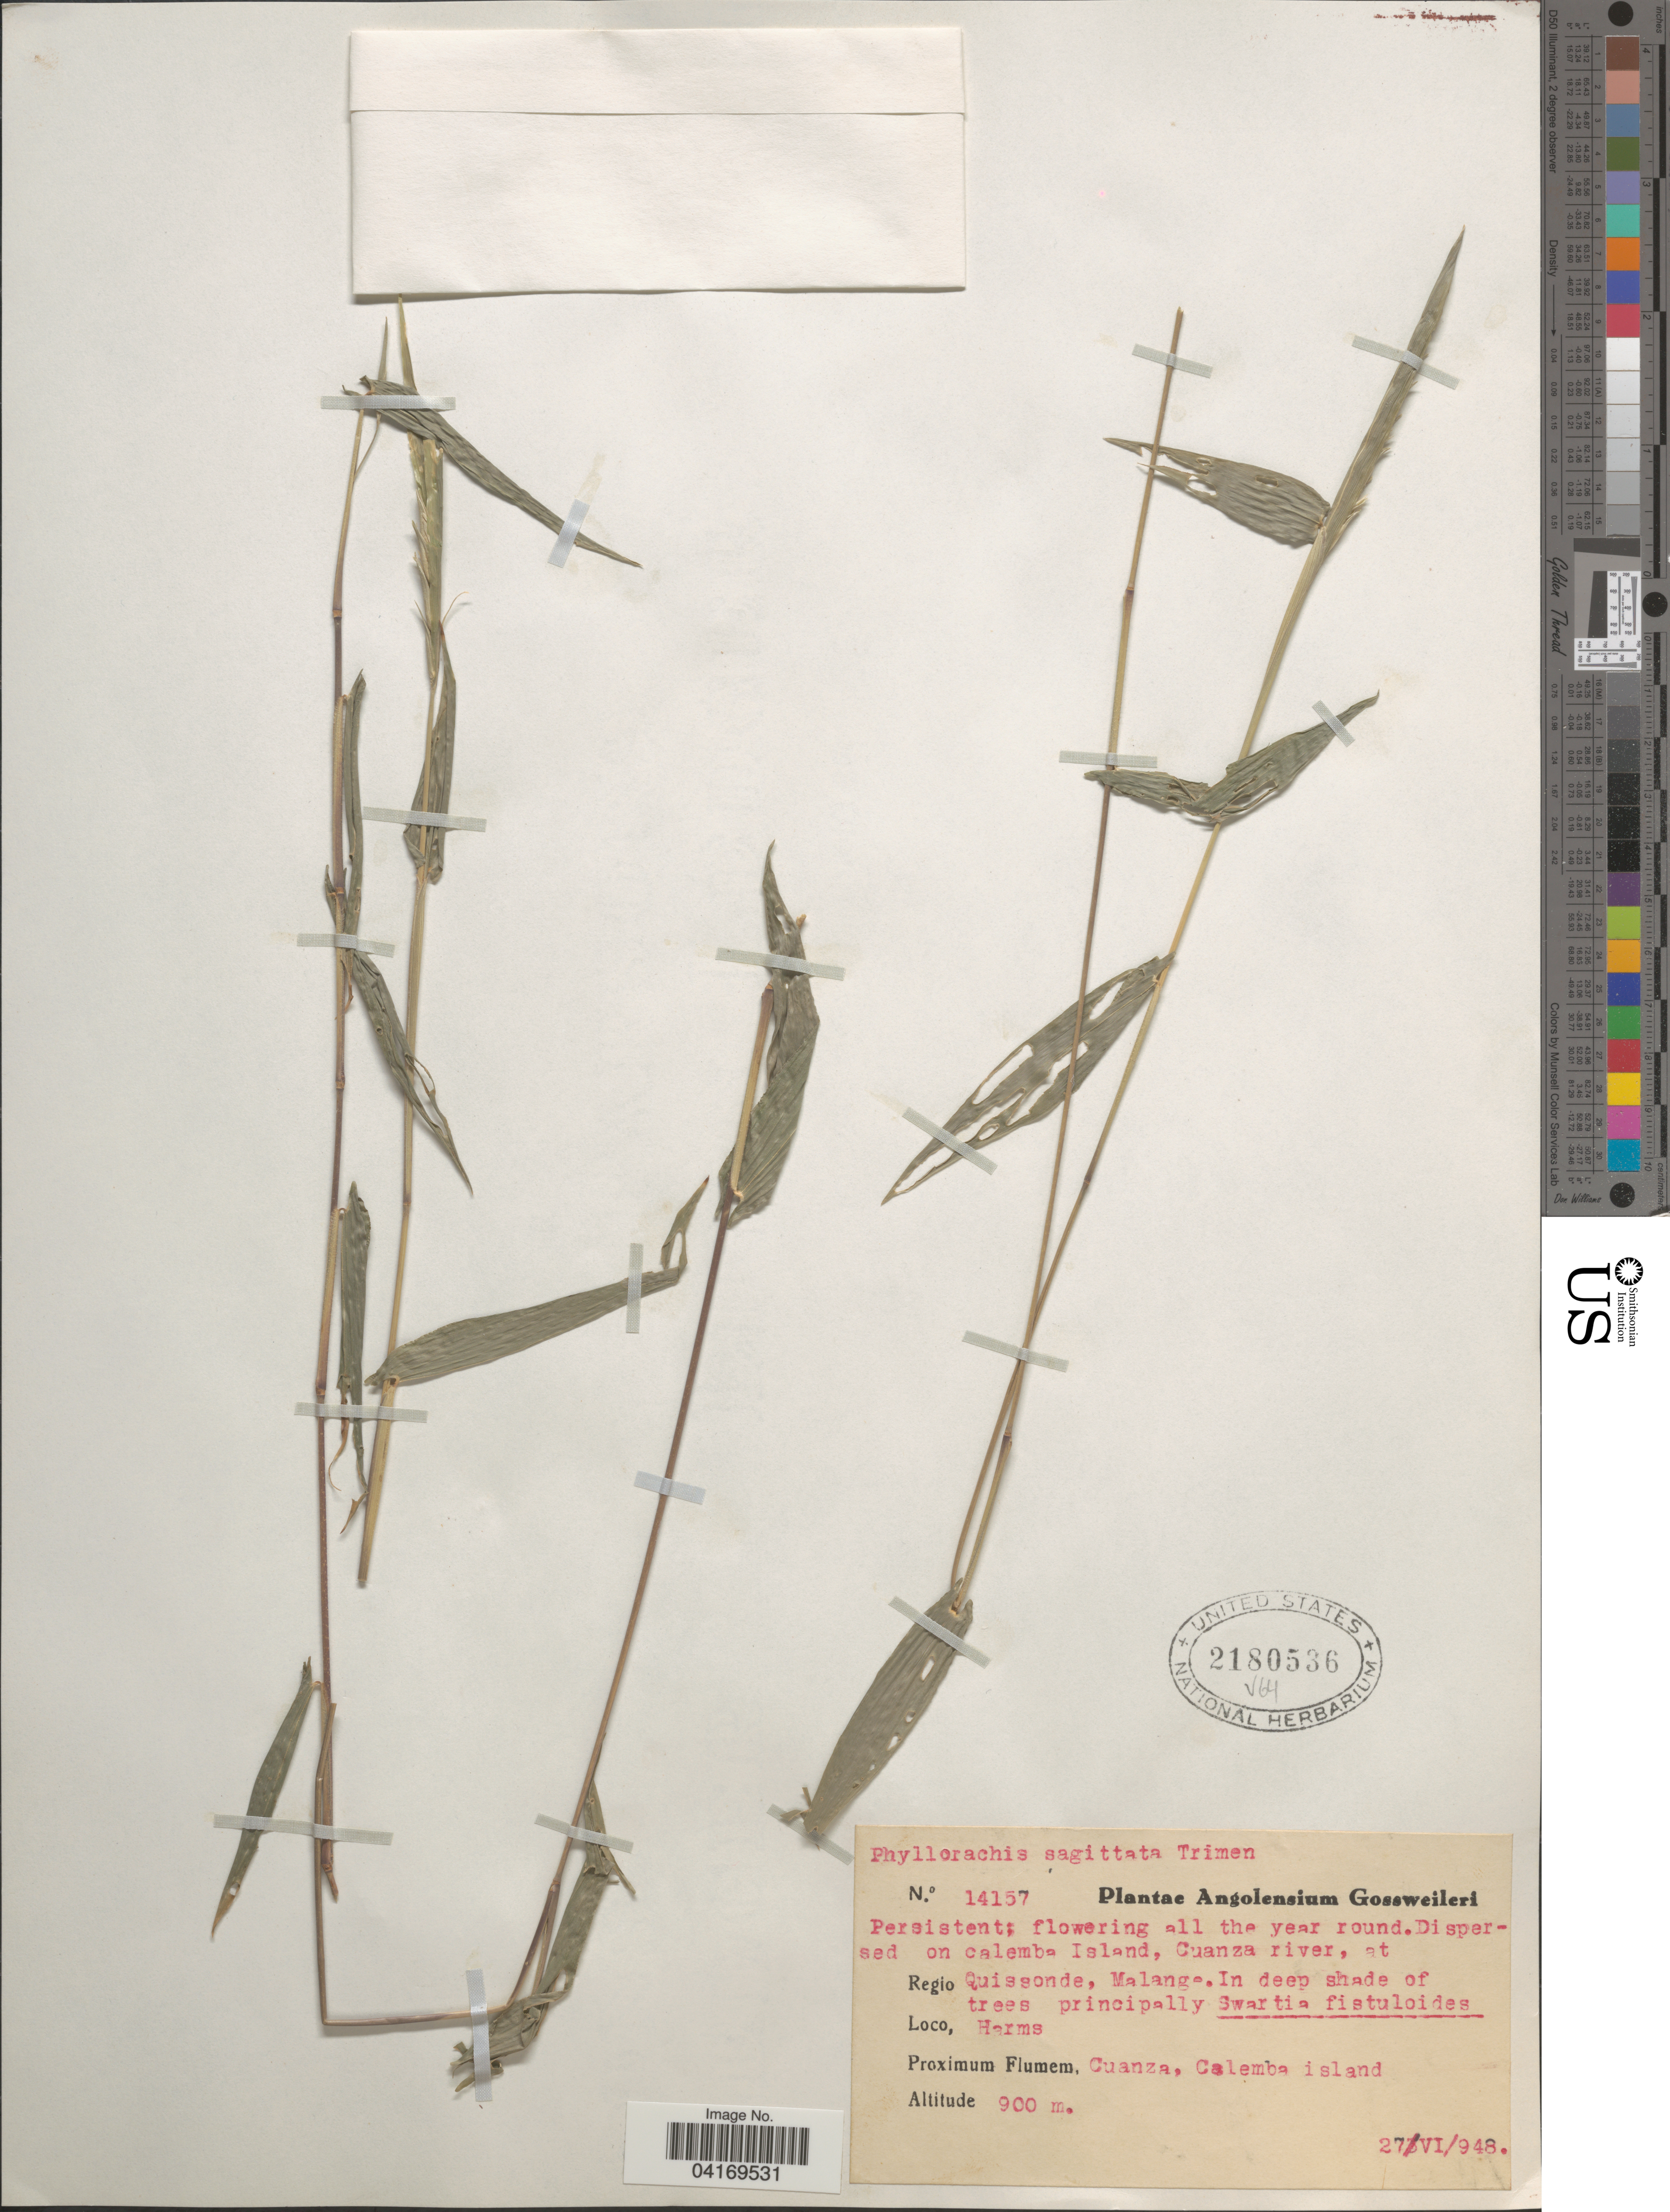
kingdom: Plantae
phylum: Tracheophyta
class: Liliopsida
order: Poales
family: Poaceae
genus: Phyllorachis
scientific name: Phyllorachis sagittata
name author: Trimen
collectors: -. Gossweiler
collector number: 14157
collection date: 1948-06-27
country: Angola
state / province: Malange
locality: Regio Quissonde.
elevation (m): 900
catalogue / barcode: US 2180536